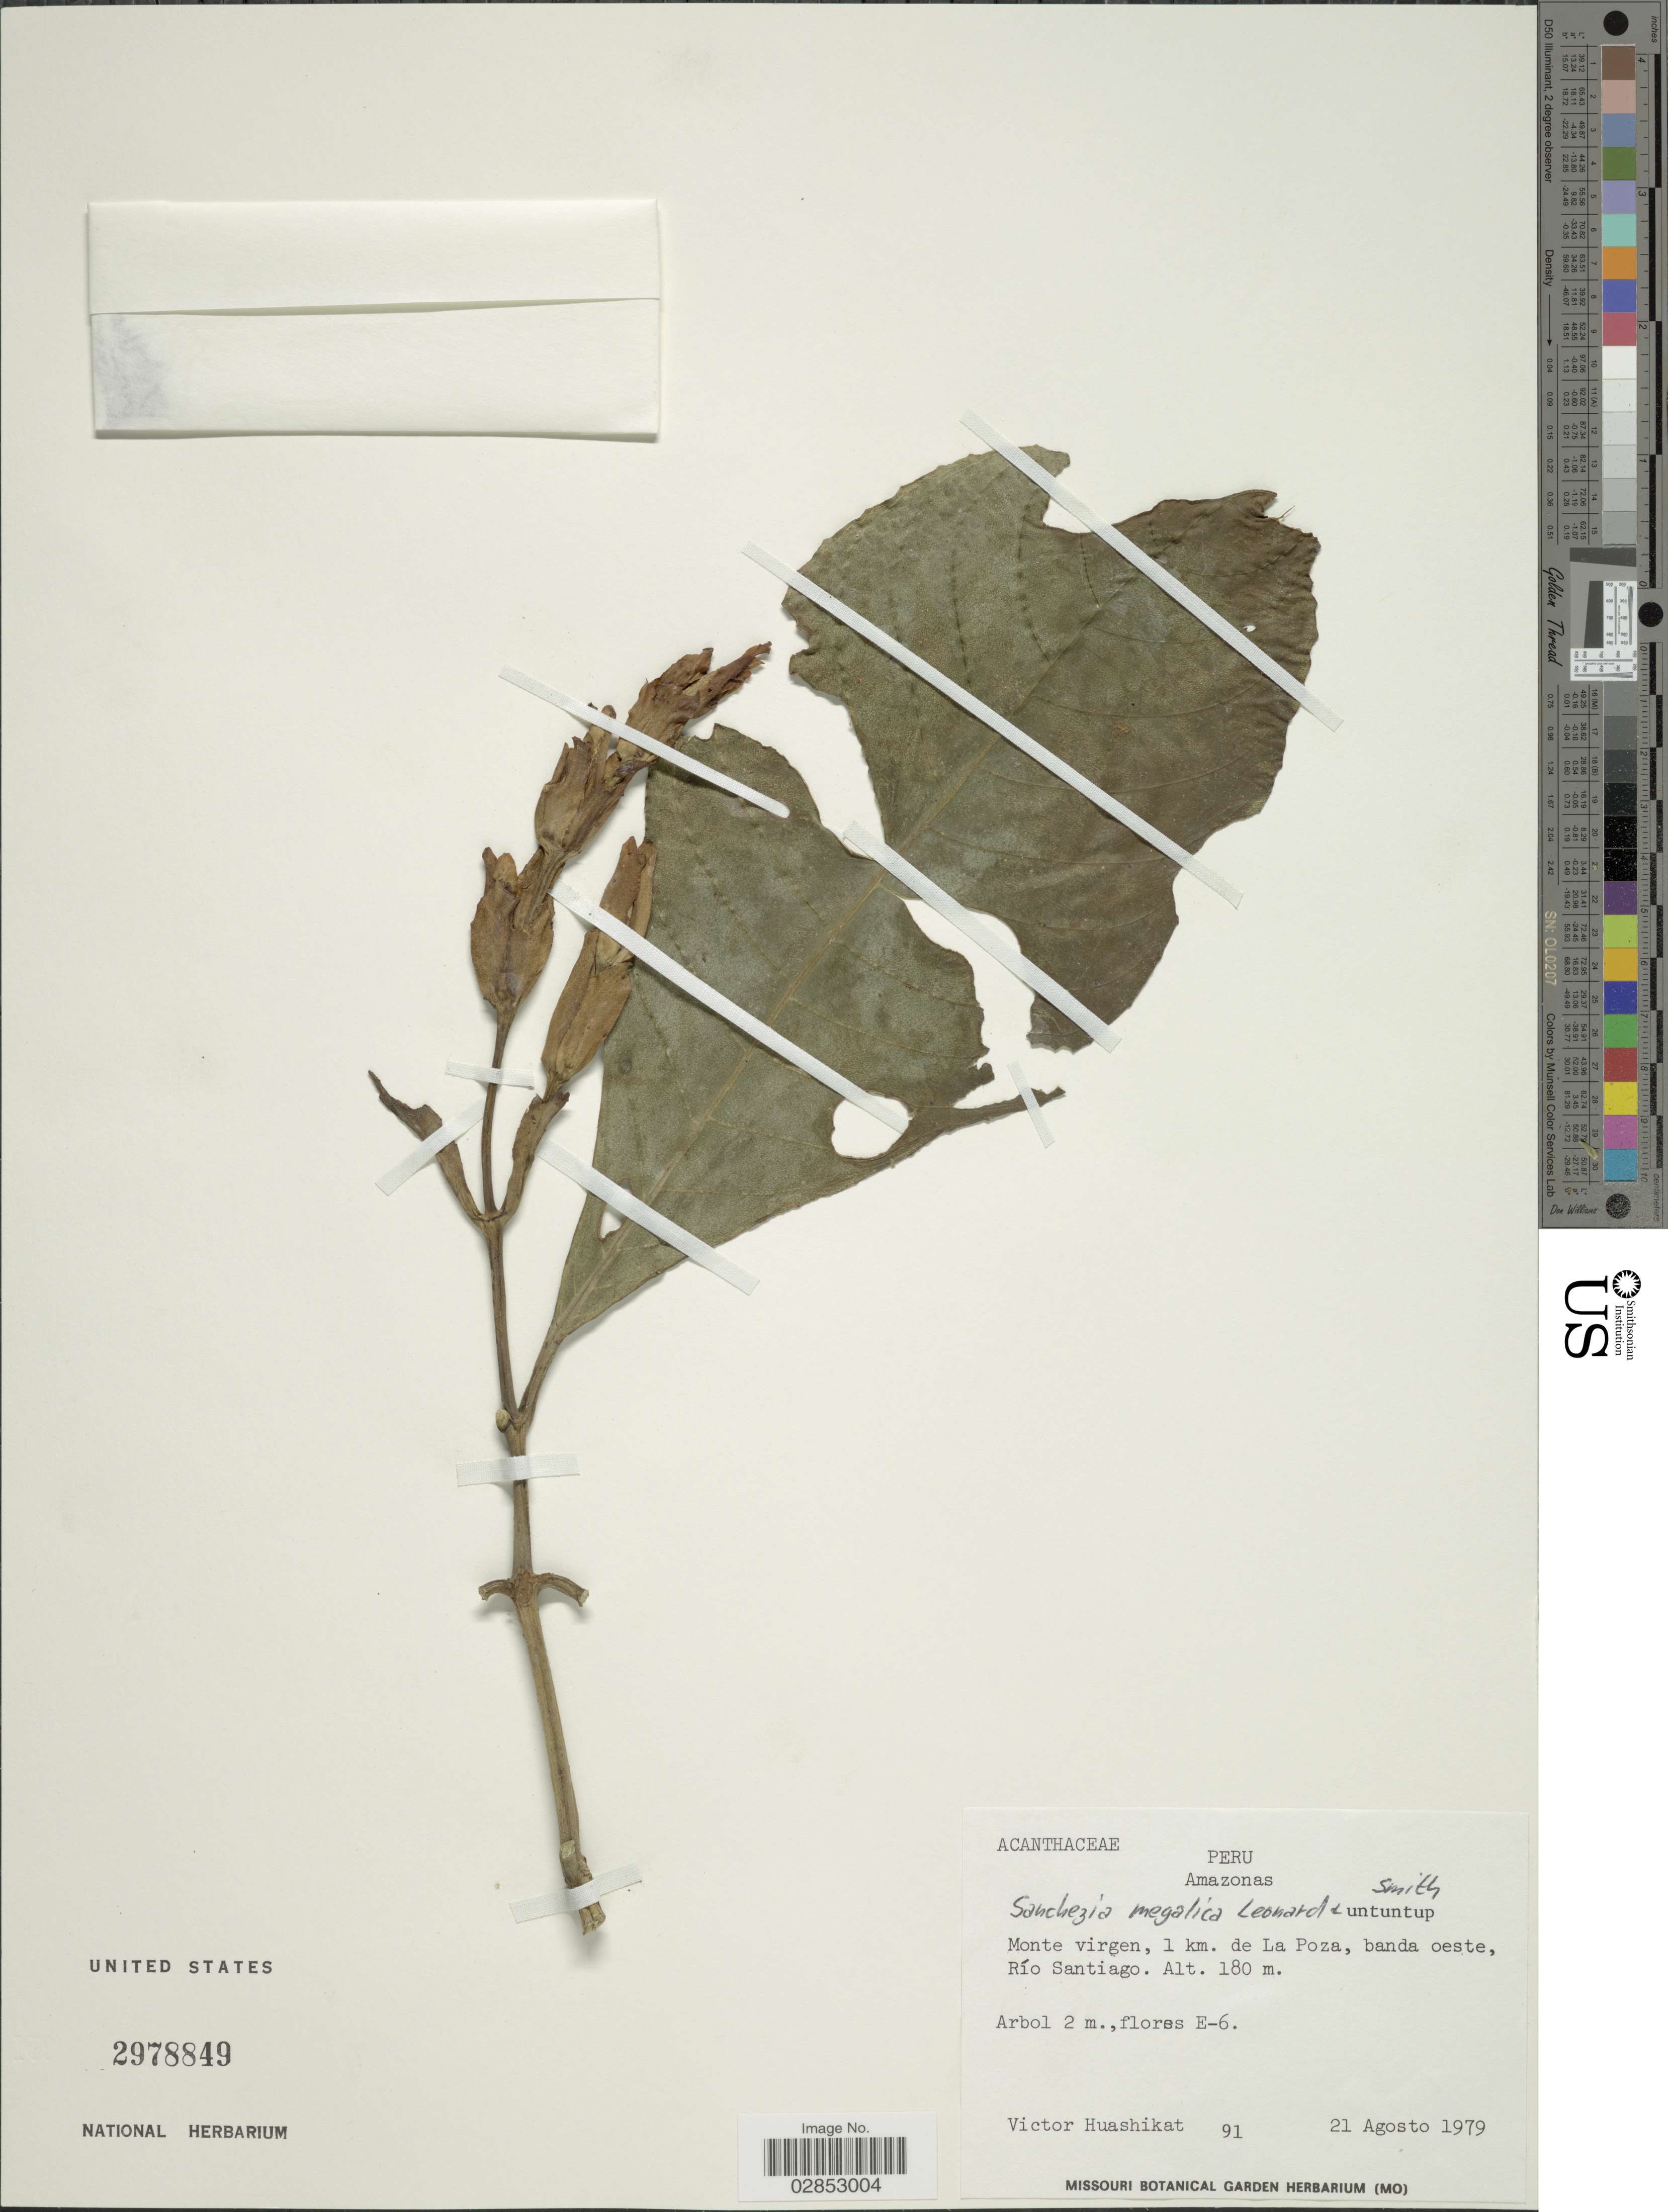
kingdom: Plantae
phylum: Tracheophyta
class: Magnoliopsida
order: Lamiales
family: Acanthaceae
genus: Sanchezia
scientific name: Sanchezia wurdackii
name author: Wassh.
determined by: Azevedo, Igor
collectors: V. Huashikat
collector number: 91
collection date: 1979-08-21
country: Peru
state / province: Amazonas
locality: Monte virgen, 1 km. de La Poza, banda oeste, Río Santiago.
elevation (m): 180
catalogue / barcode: US 2978849